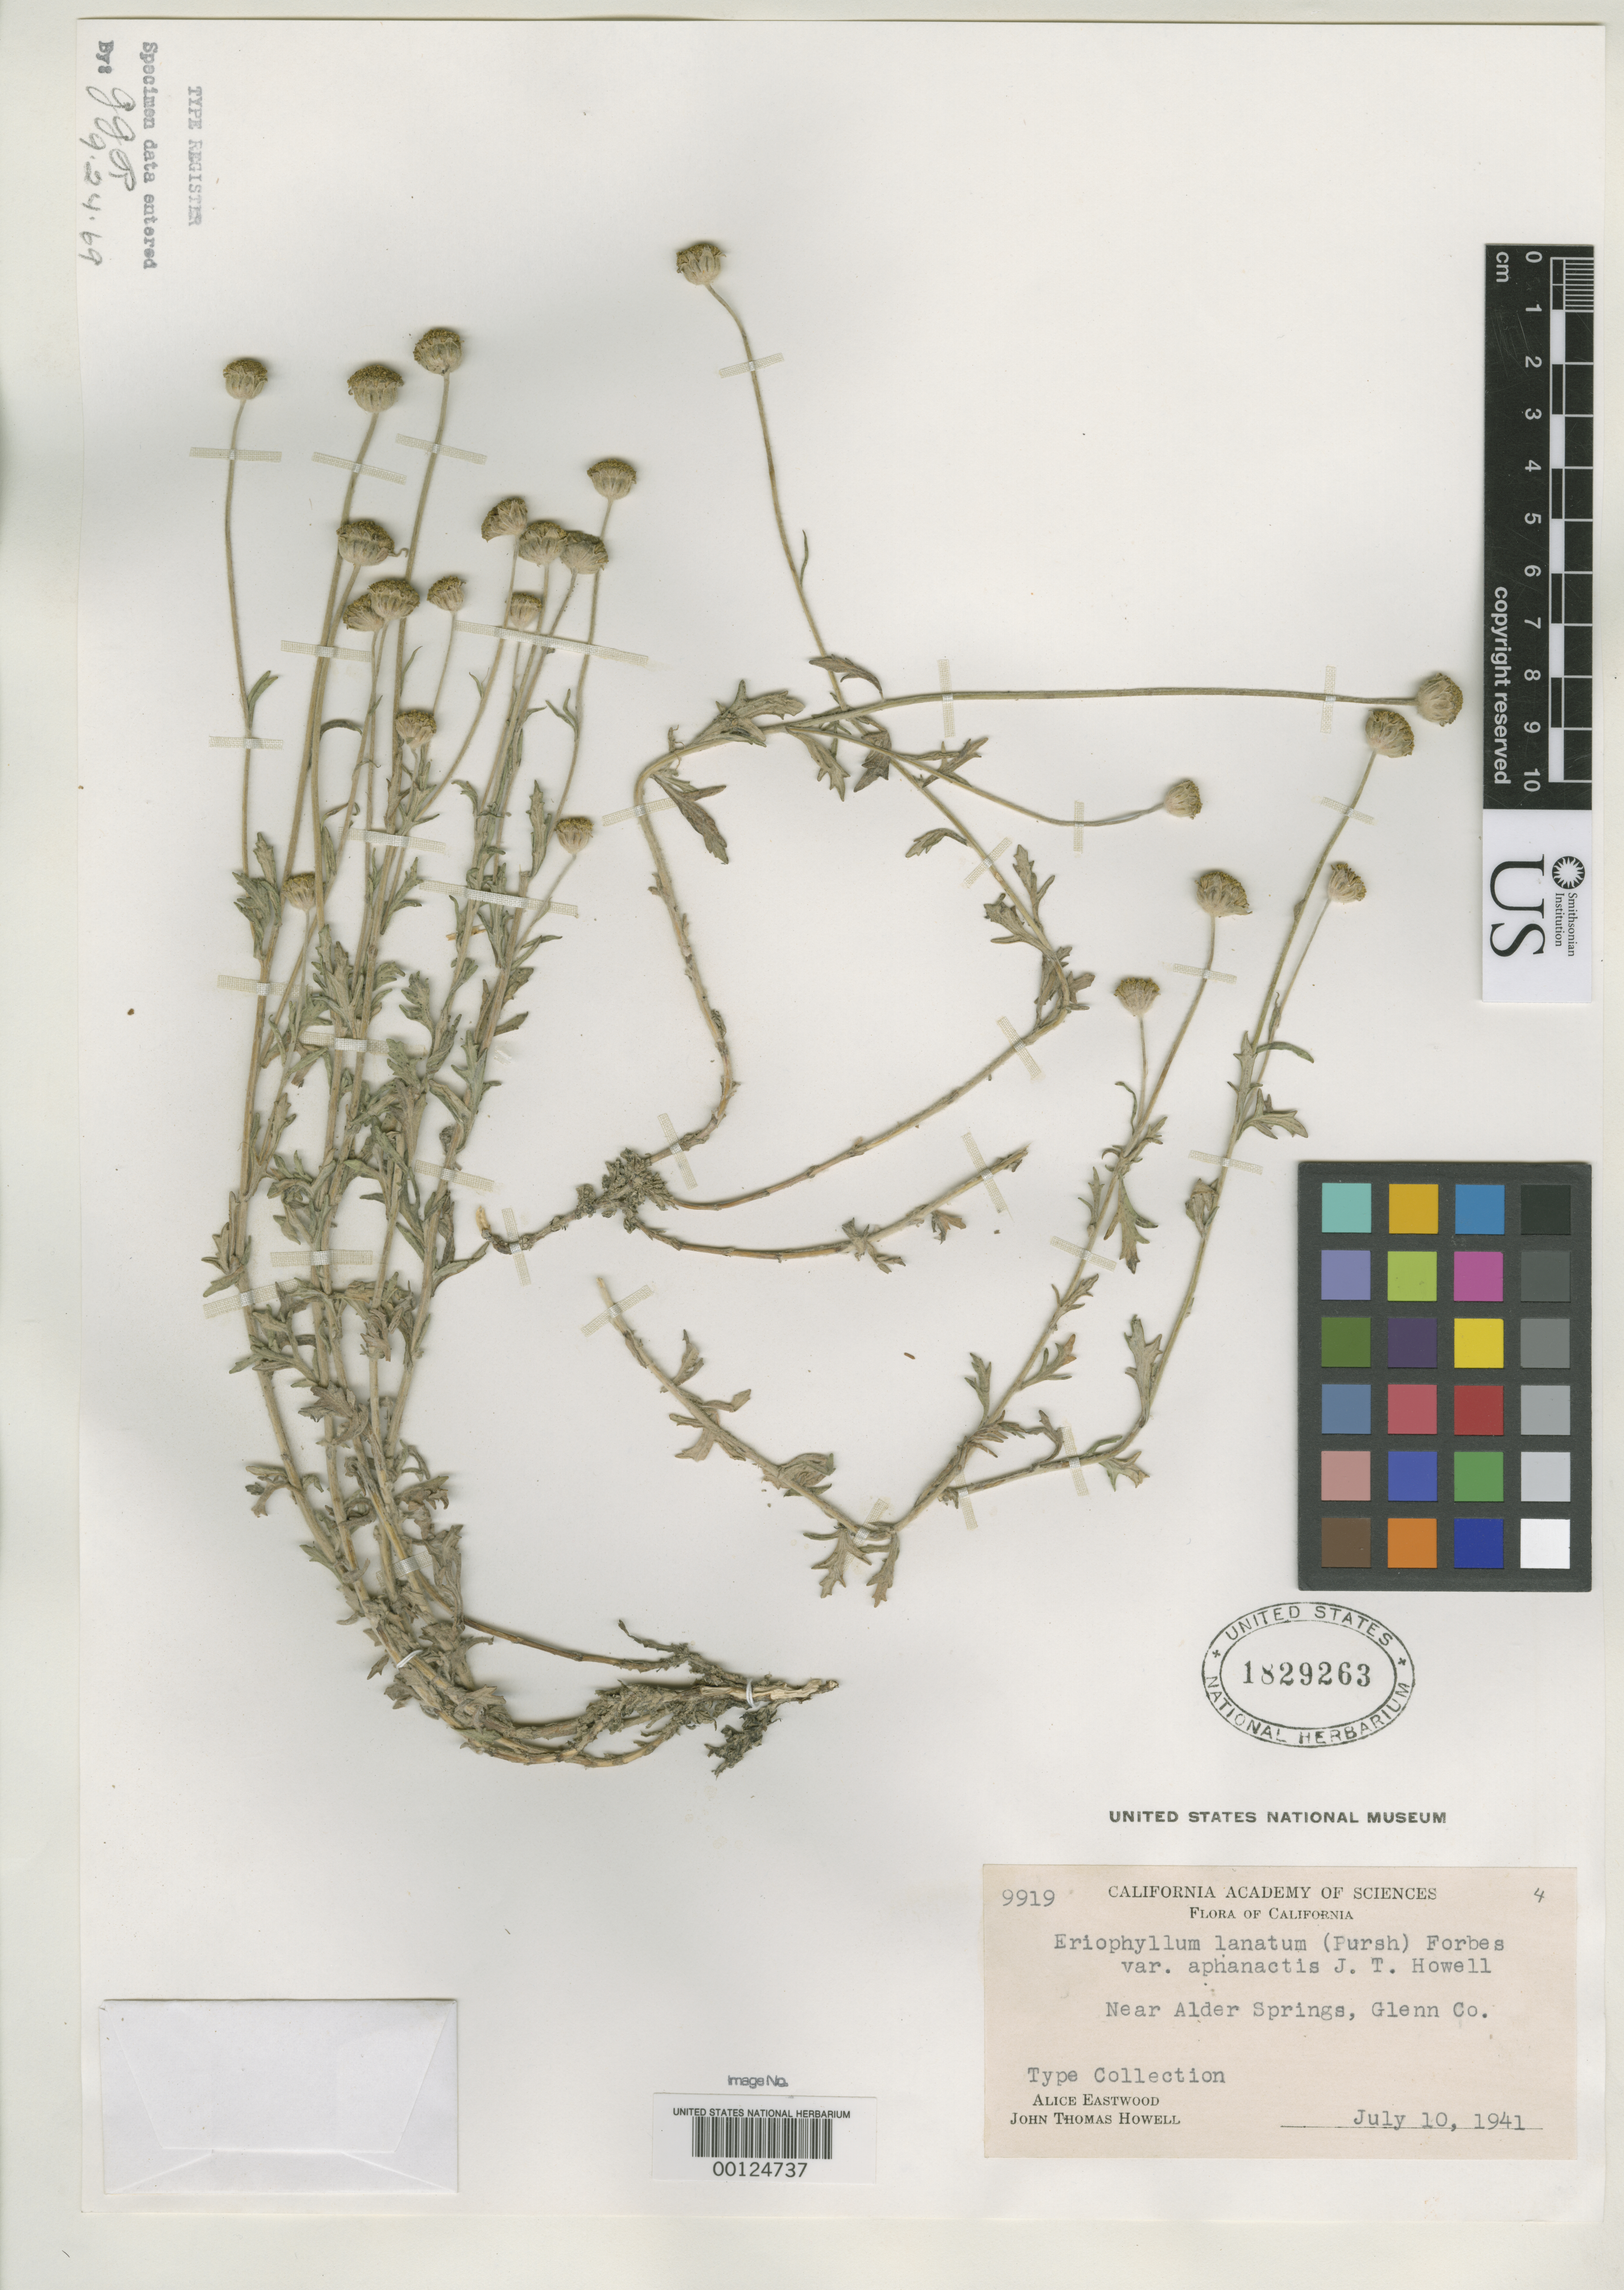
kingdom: Plantae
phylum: Tracheophyta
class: Magnoliopsida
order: Asterales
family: Asteraceae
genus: Eriophyllum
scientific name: Eriophyllum lanatum var. aphanactis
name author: J.T. Howell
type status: Isotype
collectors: A. Eastwood & J. T. Howell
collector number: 9919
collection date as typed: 10 Jul 1941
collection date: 1941-07-10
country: United States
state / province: California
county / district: Glenn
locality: Alder Springs.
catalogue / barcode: US 1829263